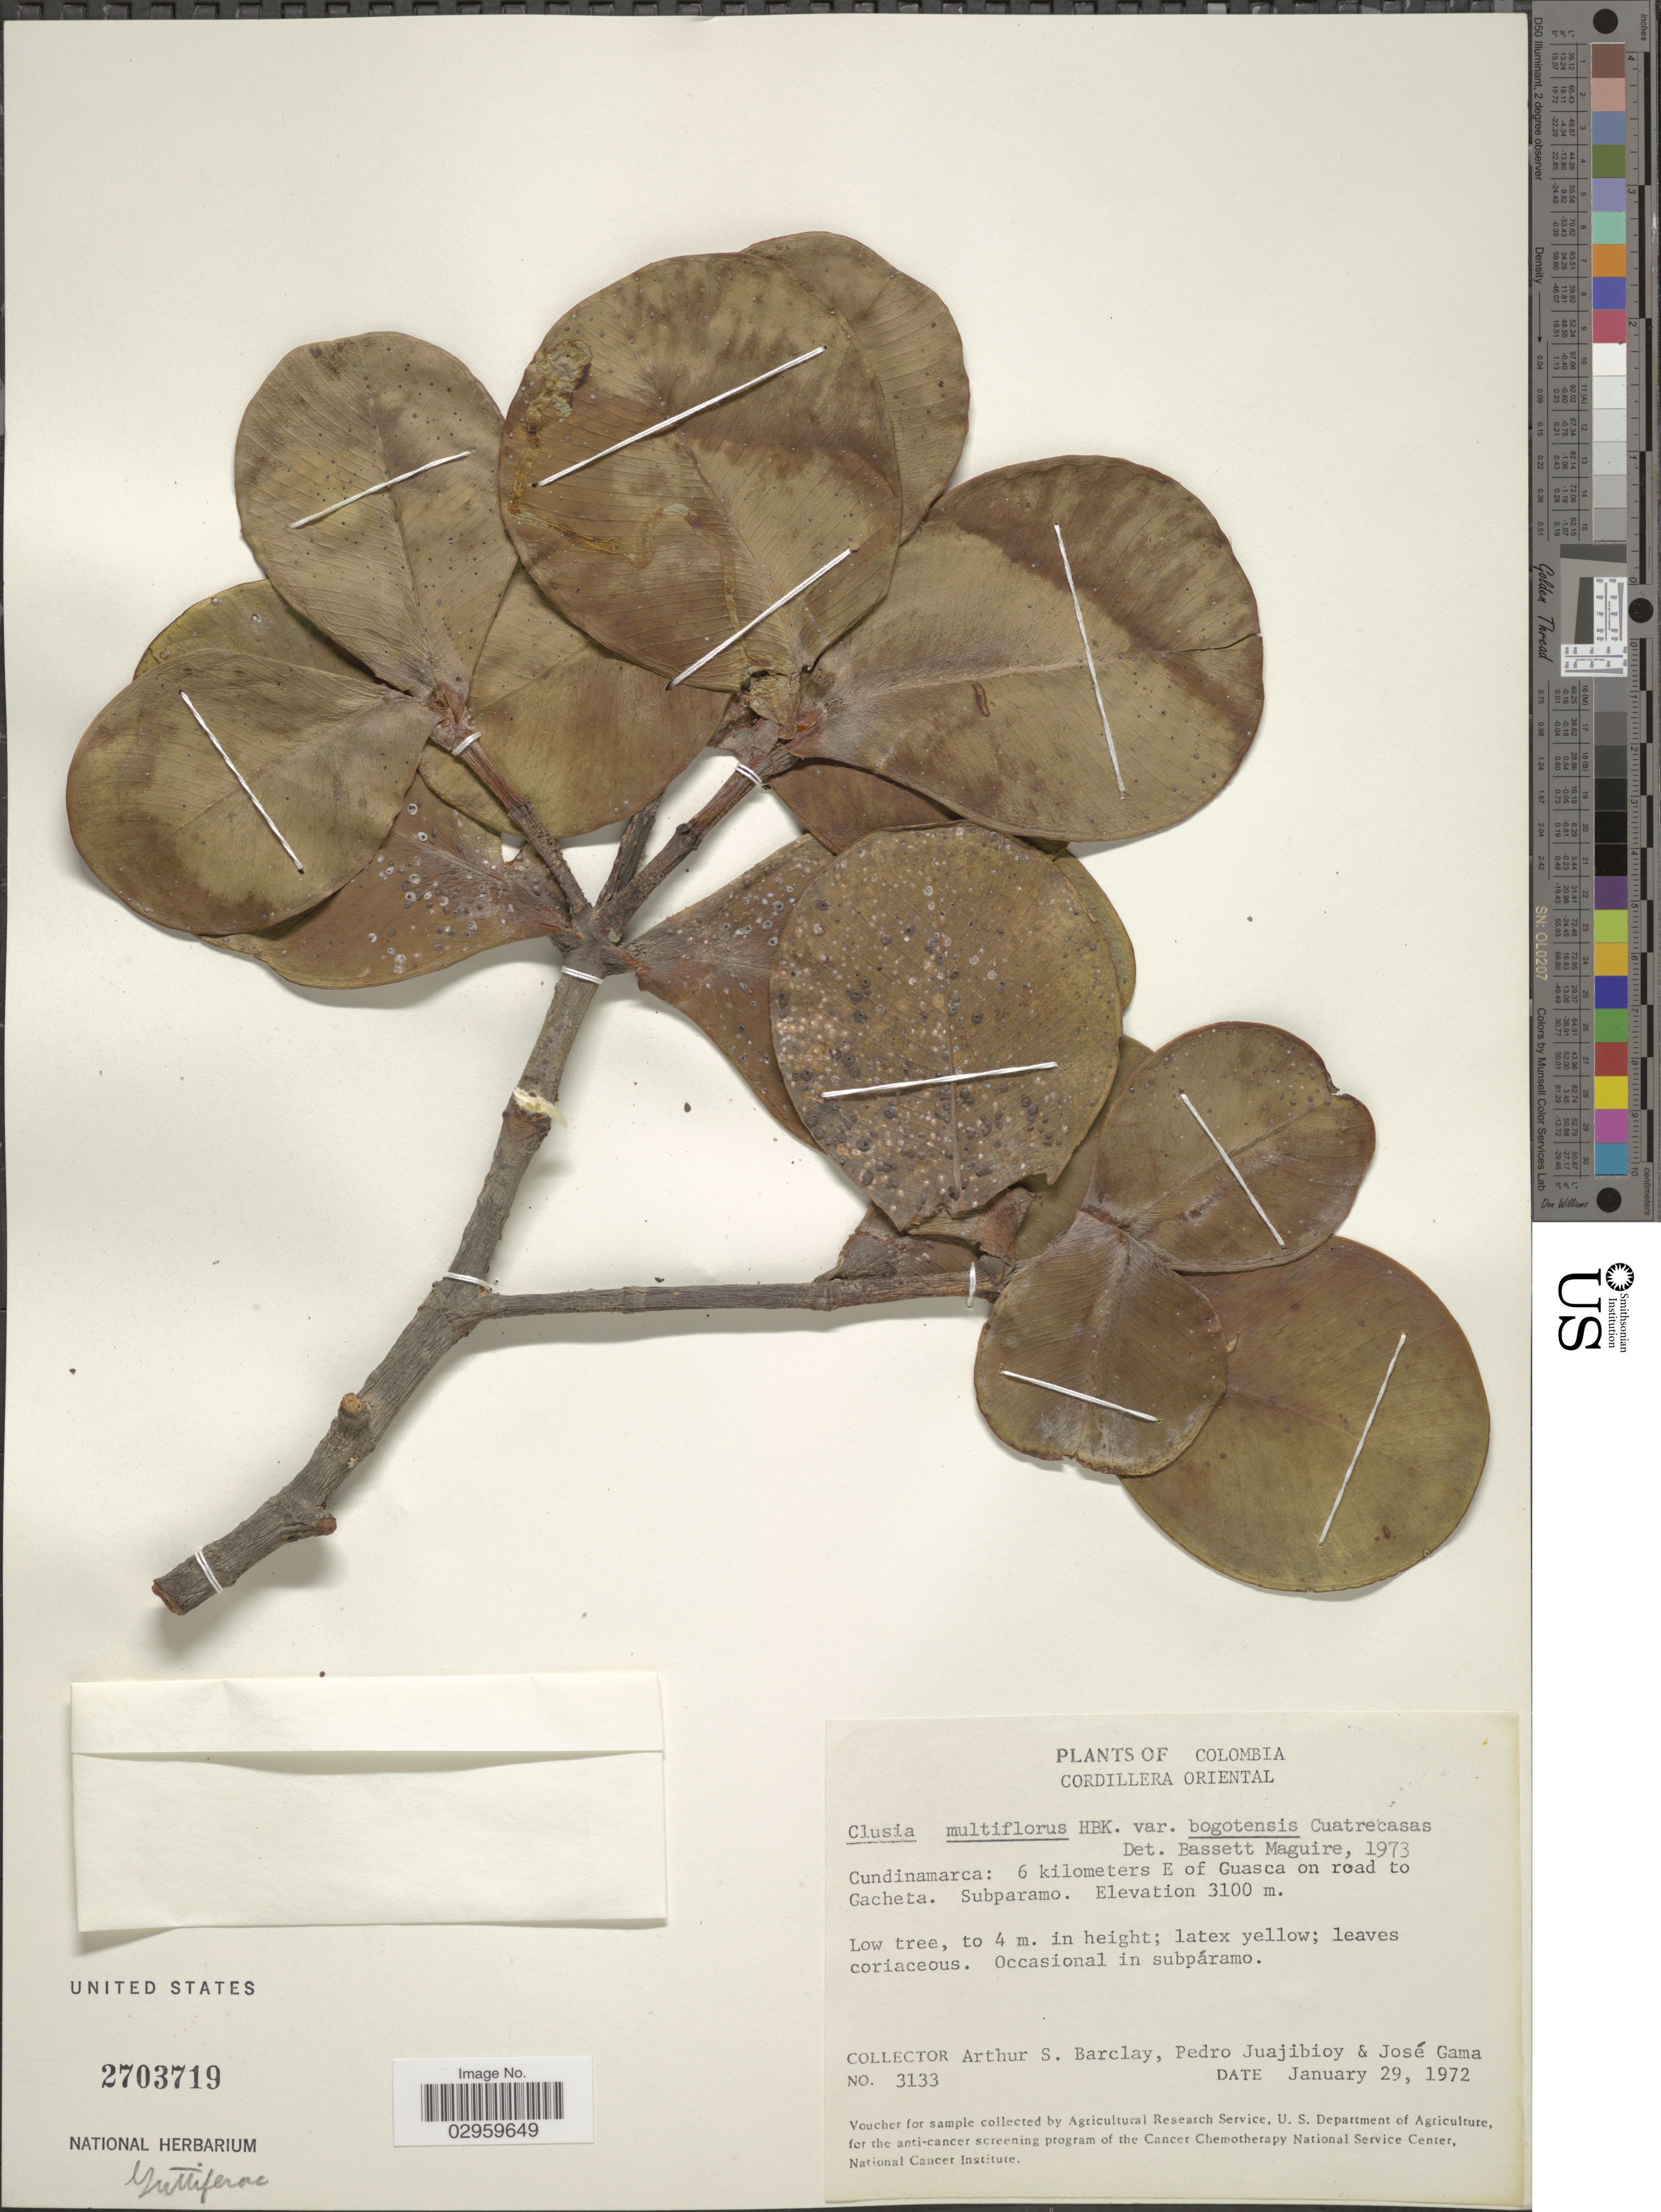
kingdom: Plantae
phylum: Tracheophyta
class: Magnoliopsida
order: Malpighiales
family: Clusiaceae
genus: Clusia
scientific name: Clusia multiflora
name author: Kunth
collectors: A. S. Barclay, P. Juajibioy & J. Gama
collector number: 3133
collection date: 1972-01-29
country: Colombia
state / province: Cundinamarca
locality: Cordillera Oriental. 6 kilometers E of Guasca on road to Gacheta.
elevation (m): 3100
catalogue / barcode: US 2703719